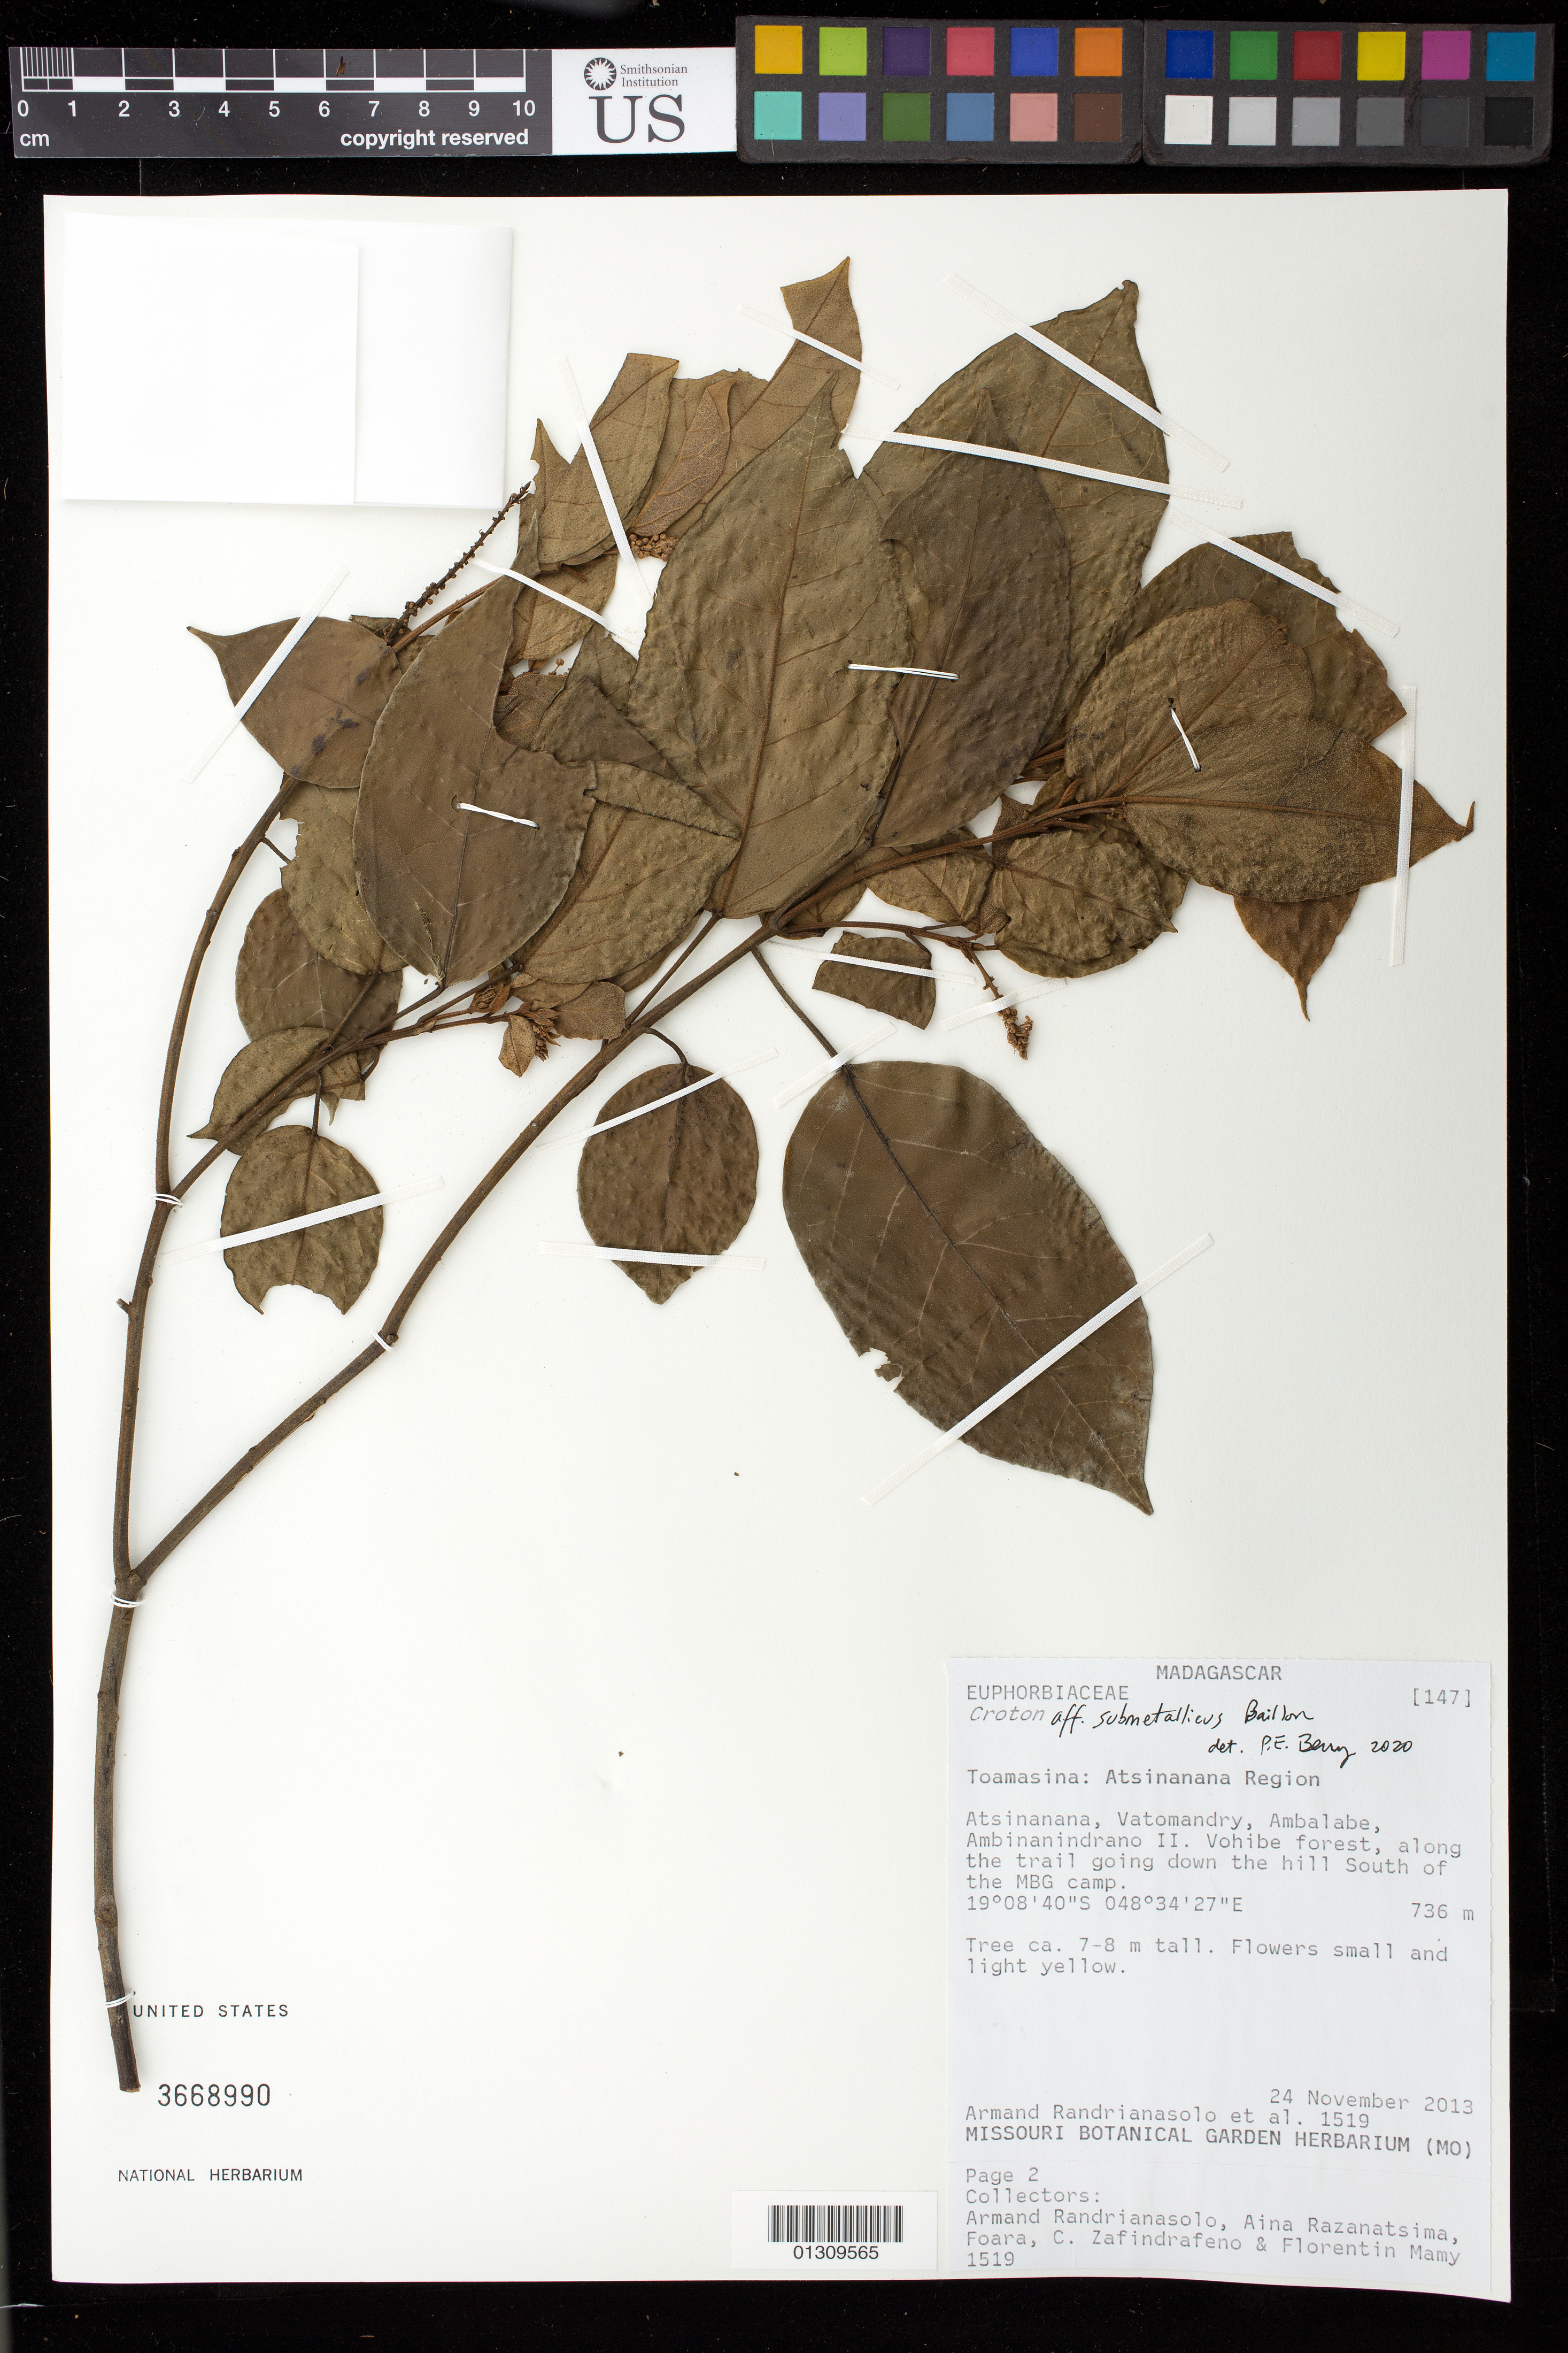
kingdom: Plantae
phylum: Tracheophyta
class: Magnoliopsida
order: Malpighiales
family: Euphorbiaceae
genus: Croton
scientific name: Croton submetallicus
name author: Baill.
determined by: Berry, Paul E.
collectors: A. Randrianasolo et al.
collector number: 1519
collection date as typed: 24 Nov 2013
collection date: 2013-11-24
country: Madagascar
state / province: Atsinanana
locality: Atsinanana Region. Vatomandry, Ambalabe, Ambinanindrano II.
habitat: Tree.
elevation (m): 736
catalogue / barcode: US 3668990